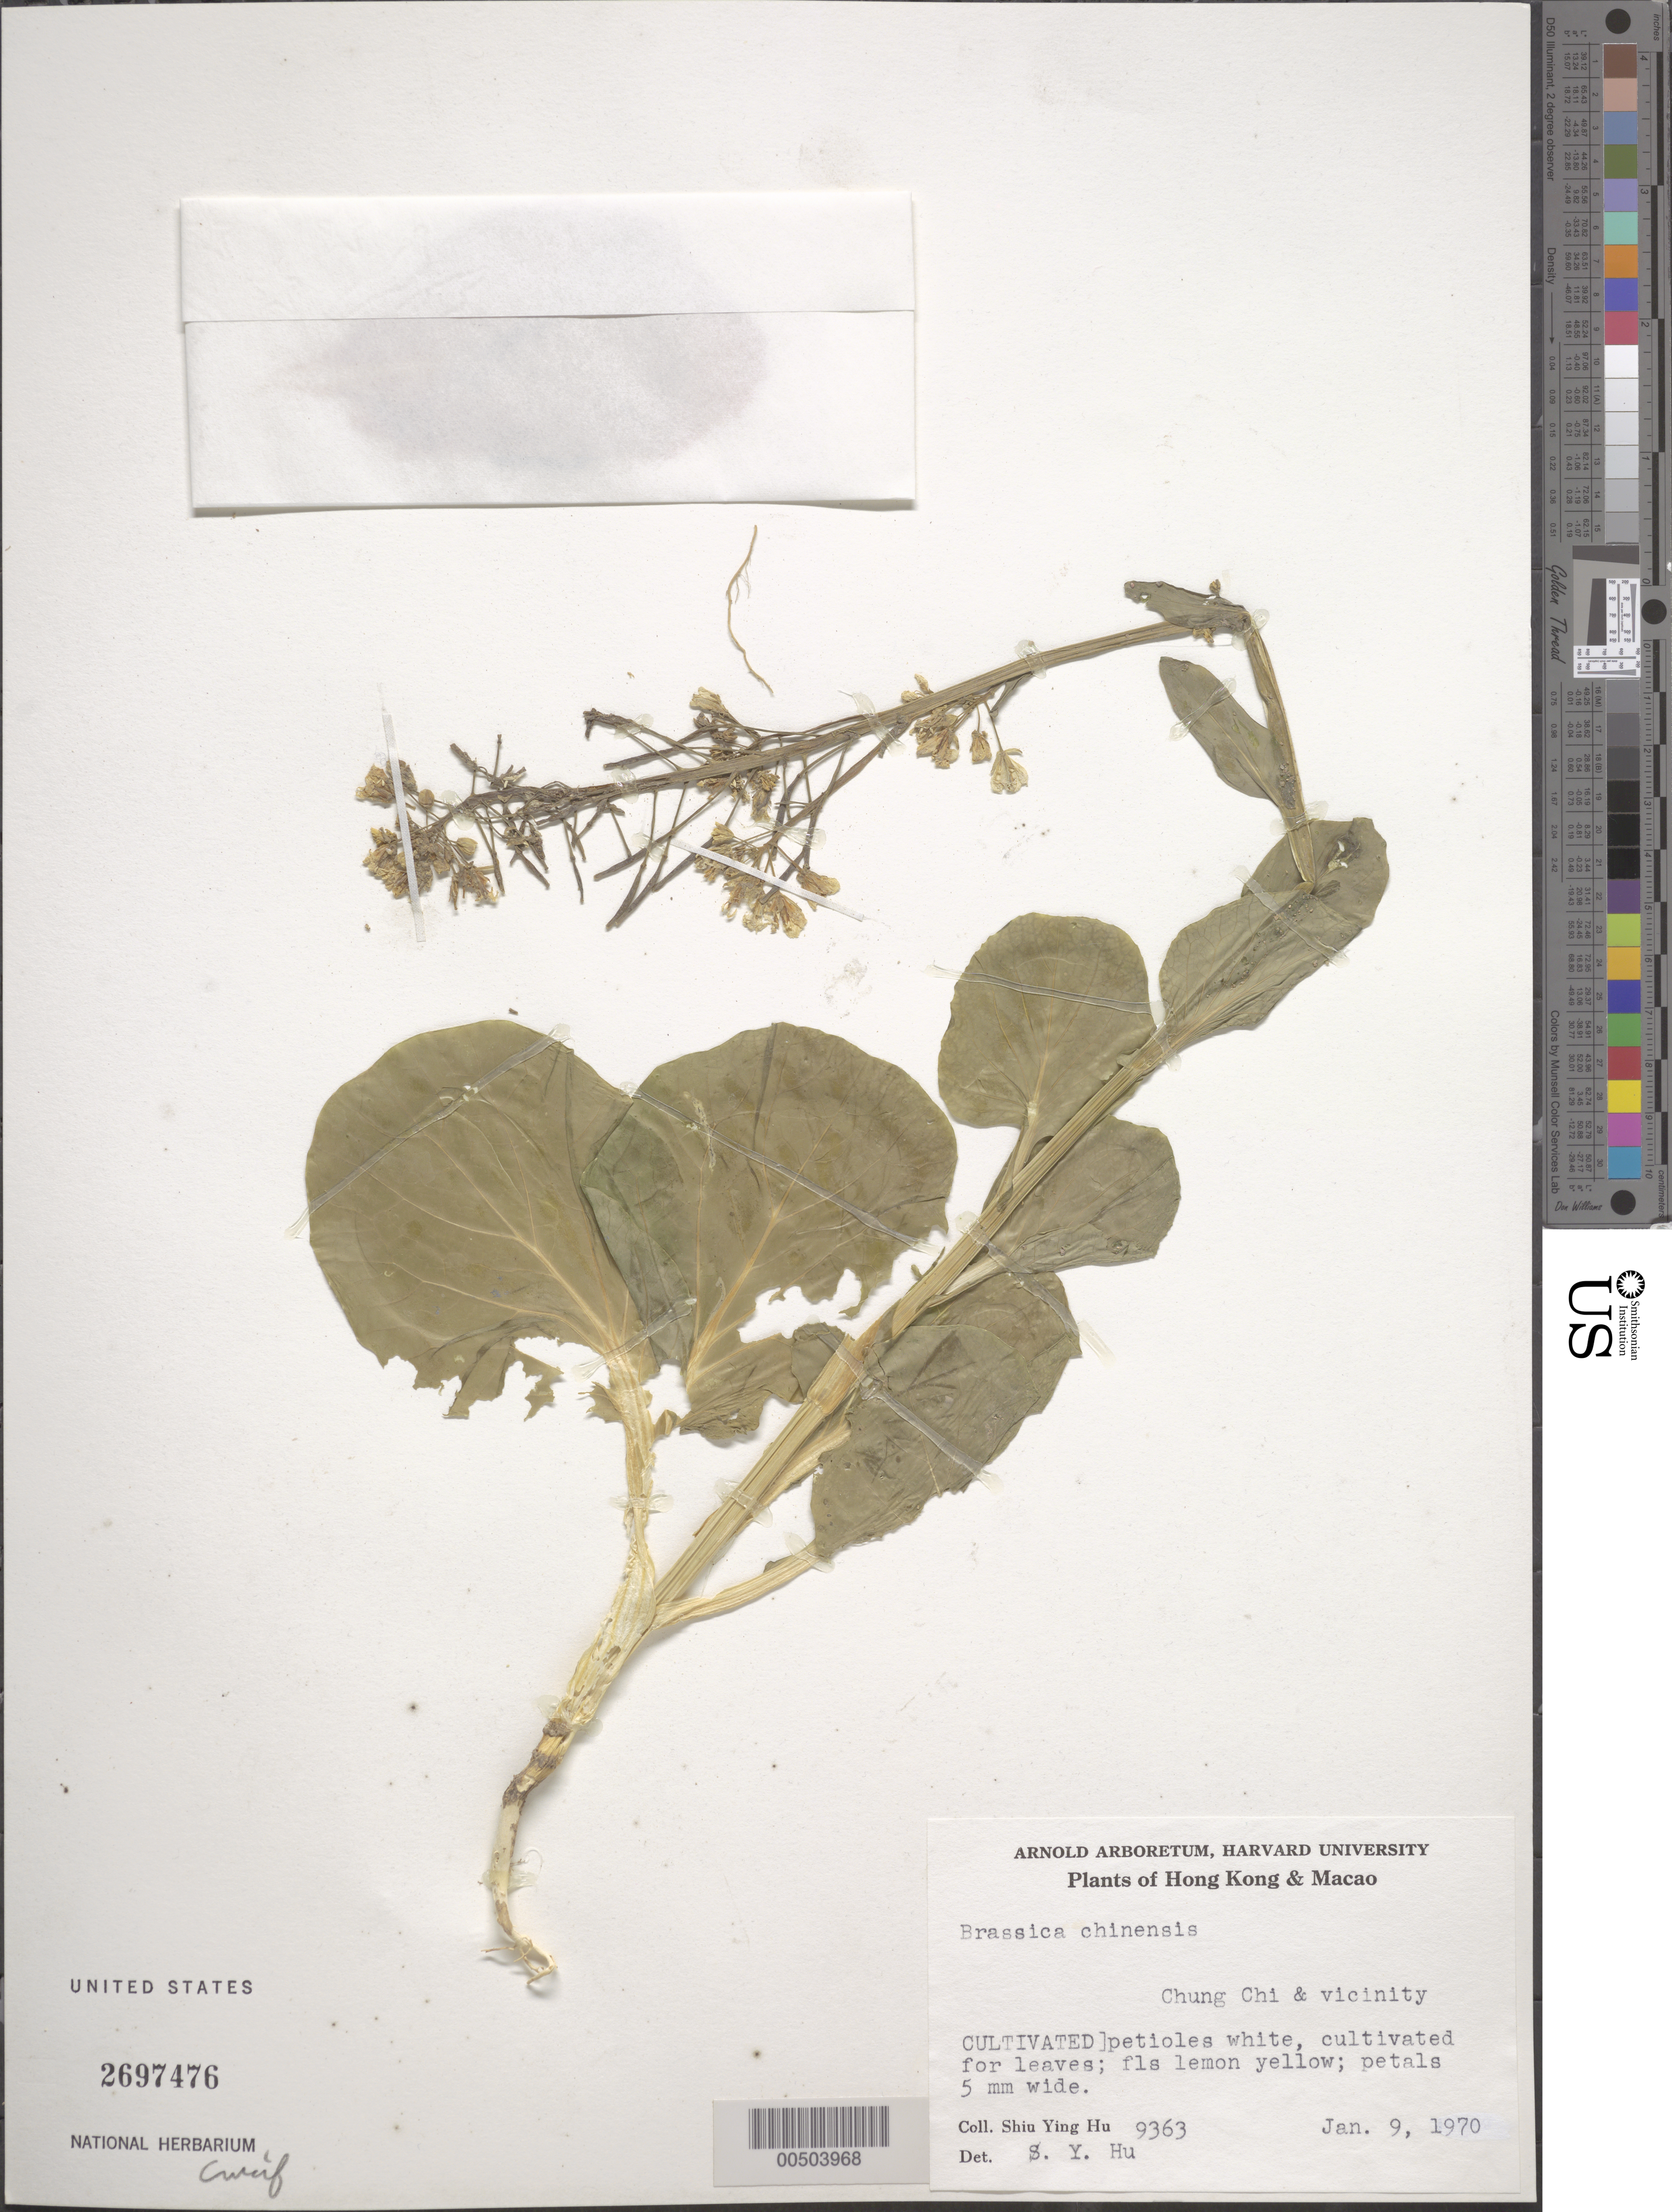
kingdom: Plantae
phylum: Tracheophyta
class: Magnoliopsida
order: Brassicales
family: Brassicaceae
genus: Brassica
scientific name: Brassica chinensis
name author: L.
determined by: Hu, S. Y.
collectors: S. Y. Hu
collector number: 9363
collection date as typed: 09 Jan 1970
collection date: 1970-01-09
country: China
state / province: Hong Kong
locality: Chung Chi & vicinity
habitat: petioles white, cultivated for leaves; fls lemon yellow; petals 5 mm wide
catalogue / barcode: US 2697476